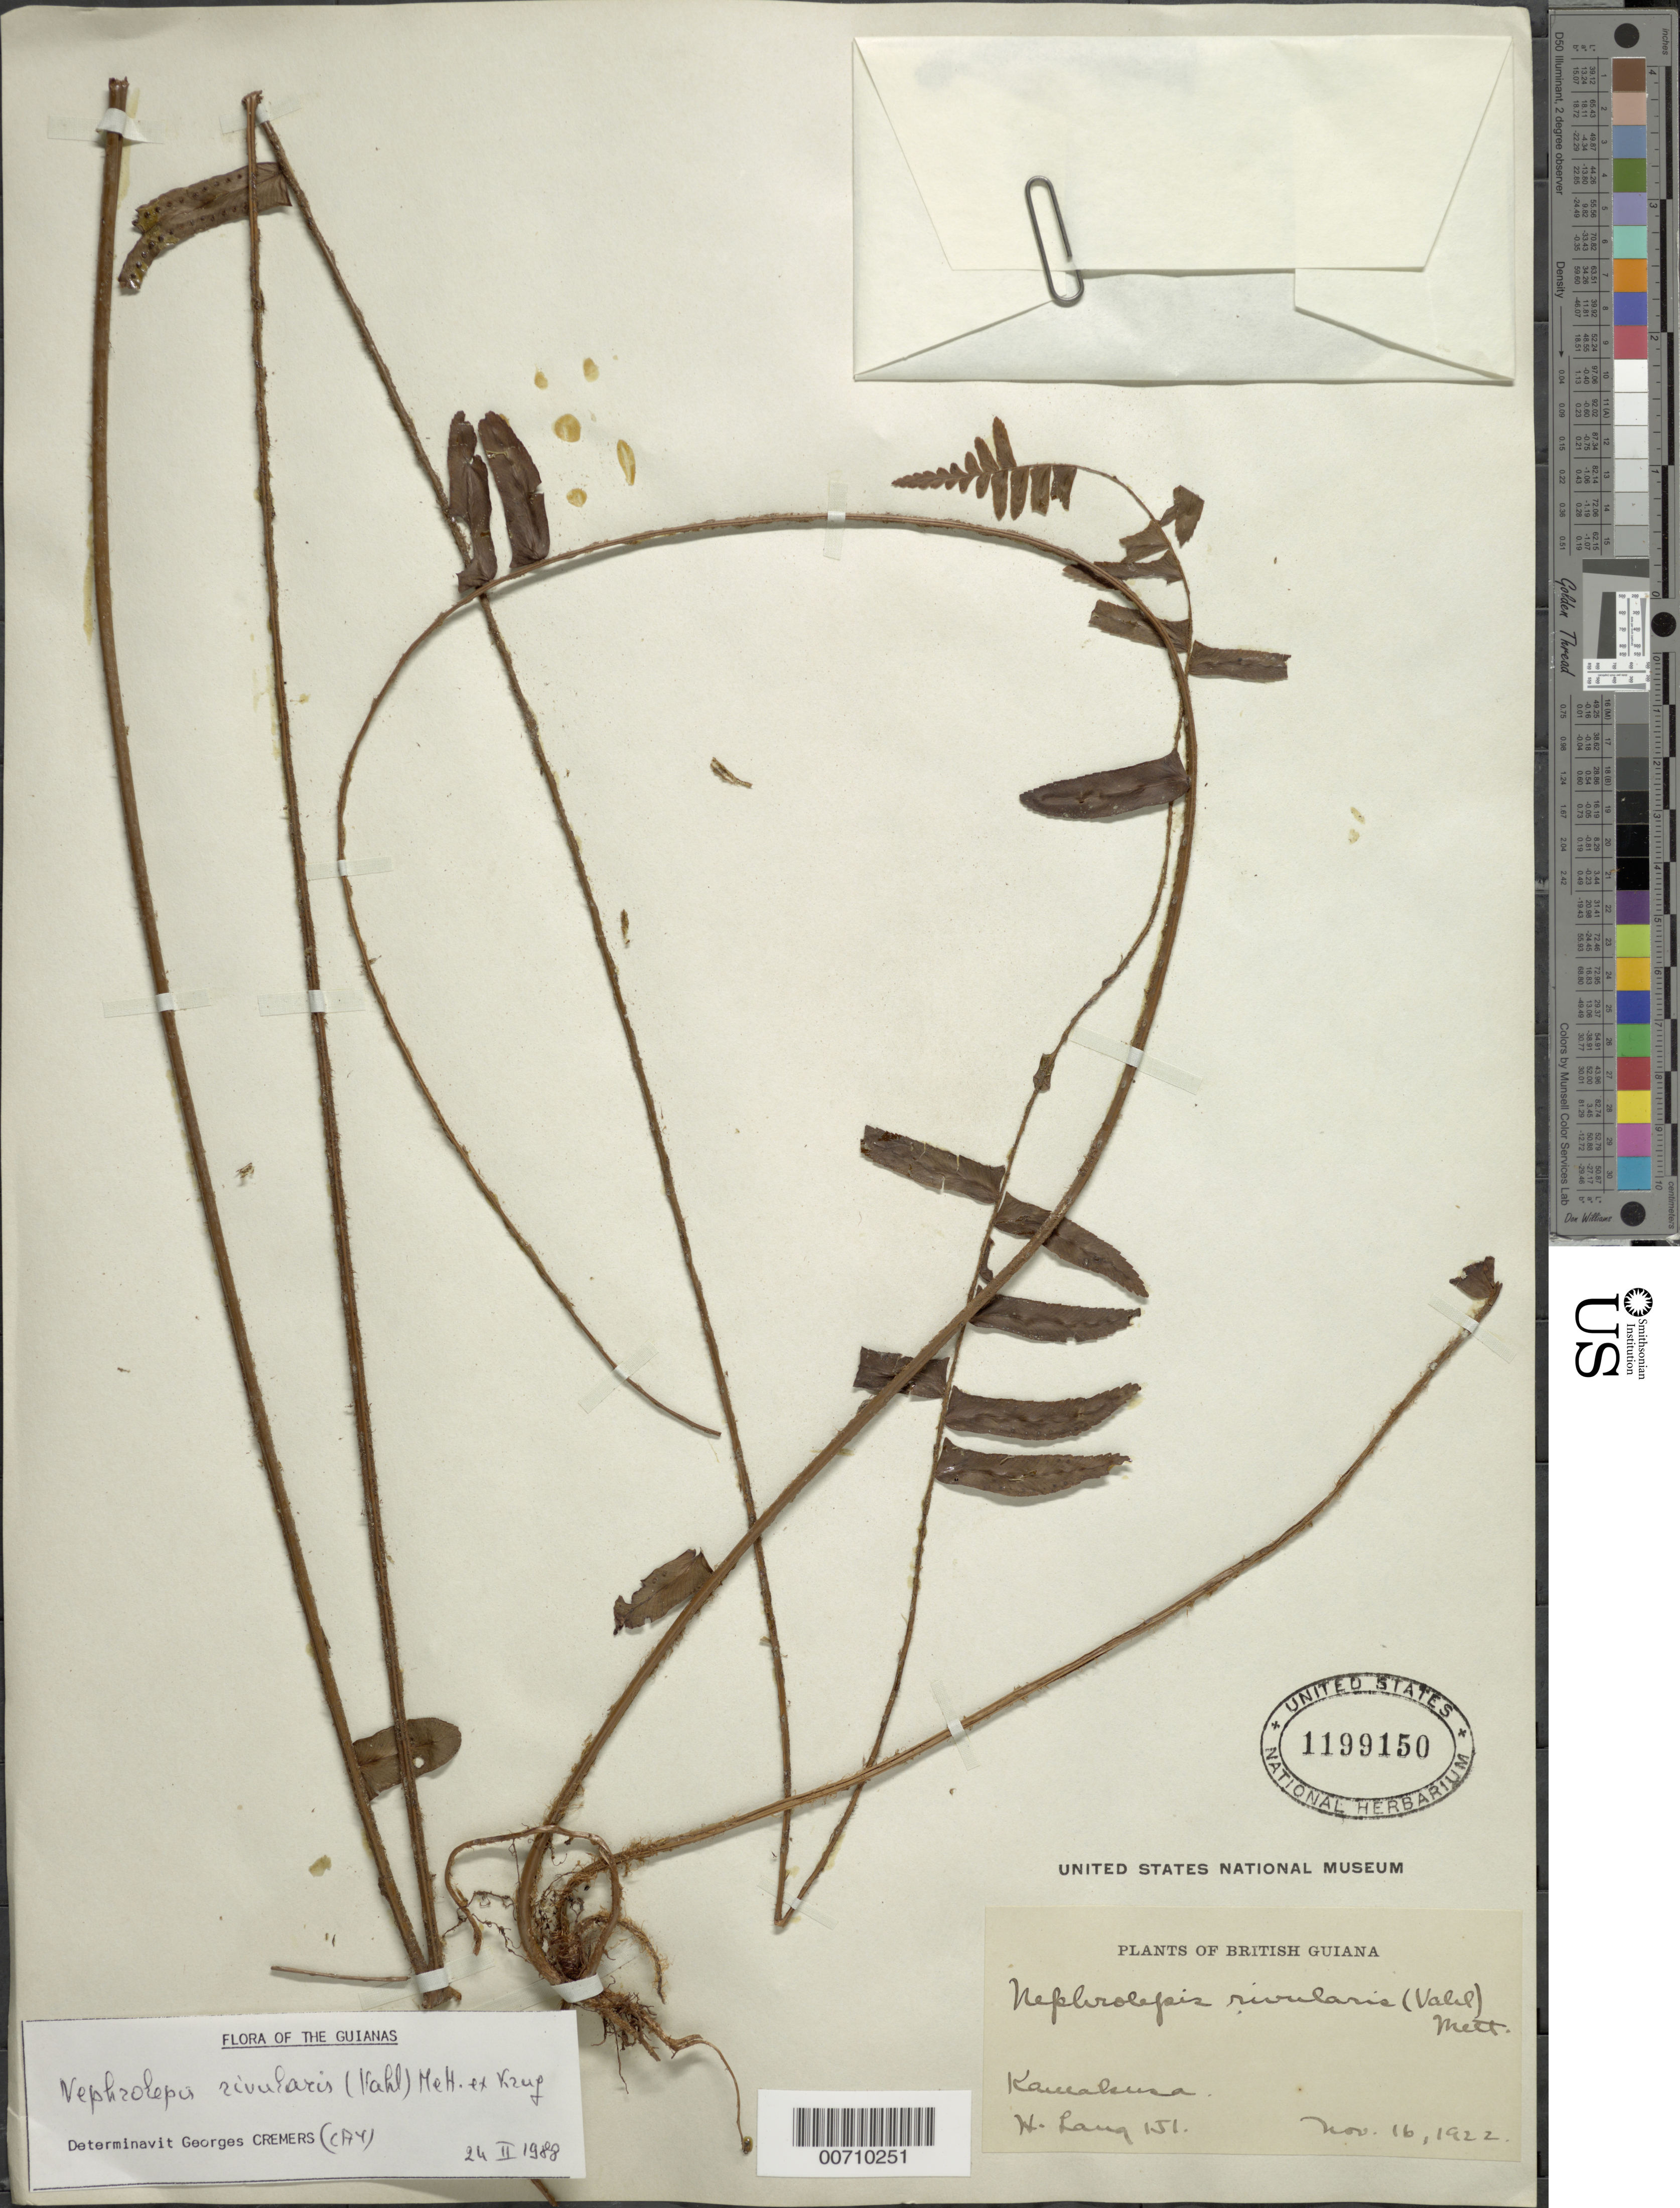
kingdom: Plantae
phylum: Tracheophyta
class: Polypodiopsida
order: Polypodiales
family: Nephrolepidaceae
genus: Nephrolepis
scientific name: Nephrolepis rivularis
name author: (Vahl) Mett. ex Krug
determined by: Cremers, Georges A.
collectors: H. Lang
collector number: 151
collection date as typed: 16-Nov-22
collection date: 1922-11-16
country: Guyana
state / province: Cuyuni-Mazaruni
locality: Kamakusa, Upper Mazaruni R.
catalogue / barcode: US 1199150